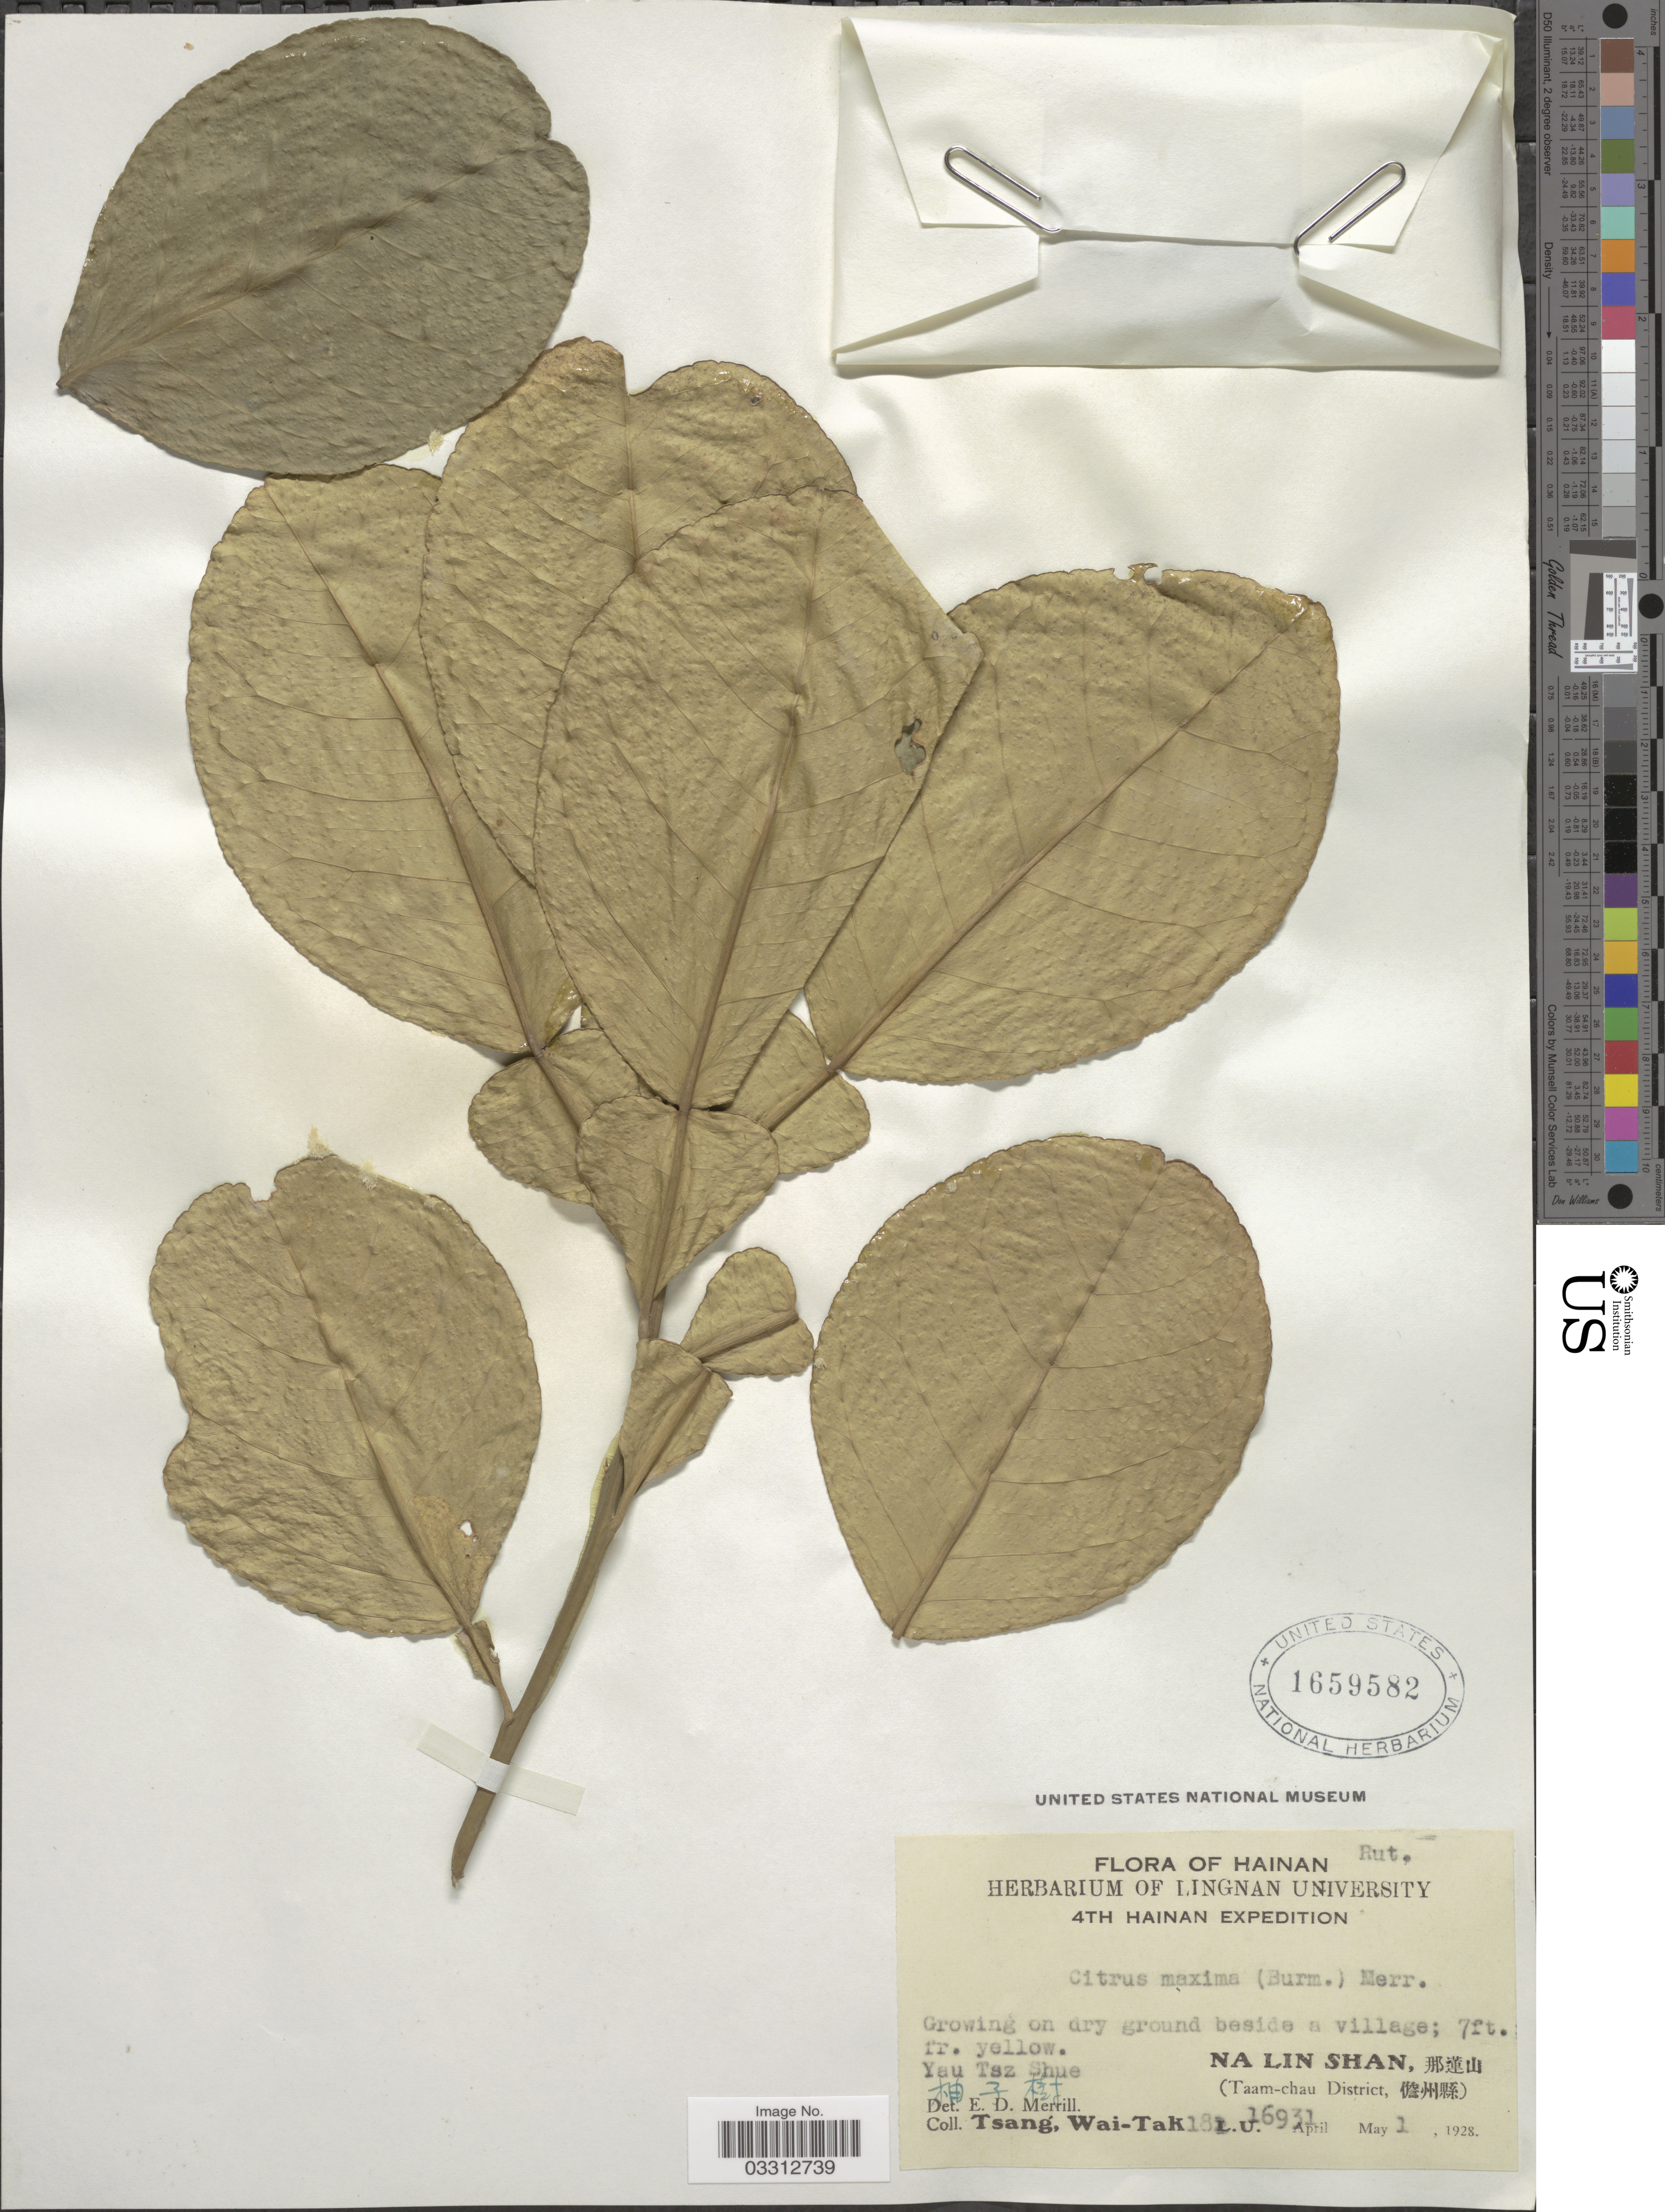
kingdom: Plantae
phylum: Tracheophyta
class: Magnoliopsida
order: Sapindales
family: Rutaceae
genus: Citrus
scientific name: Citrus maxima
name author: (Burm.) Merr.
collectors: W. T. Tsang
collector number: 182L.U.16931*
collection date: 1928-05-01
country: China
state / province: Hainan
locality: YauszShue . Na Lin Shan, (Taam-chau District.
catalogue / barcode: US 1659582